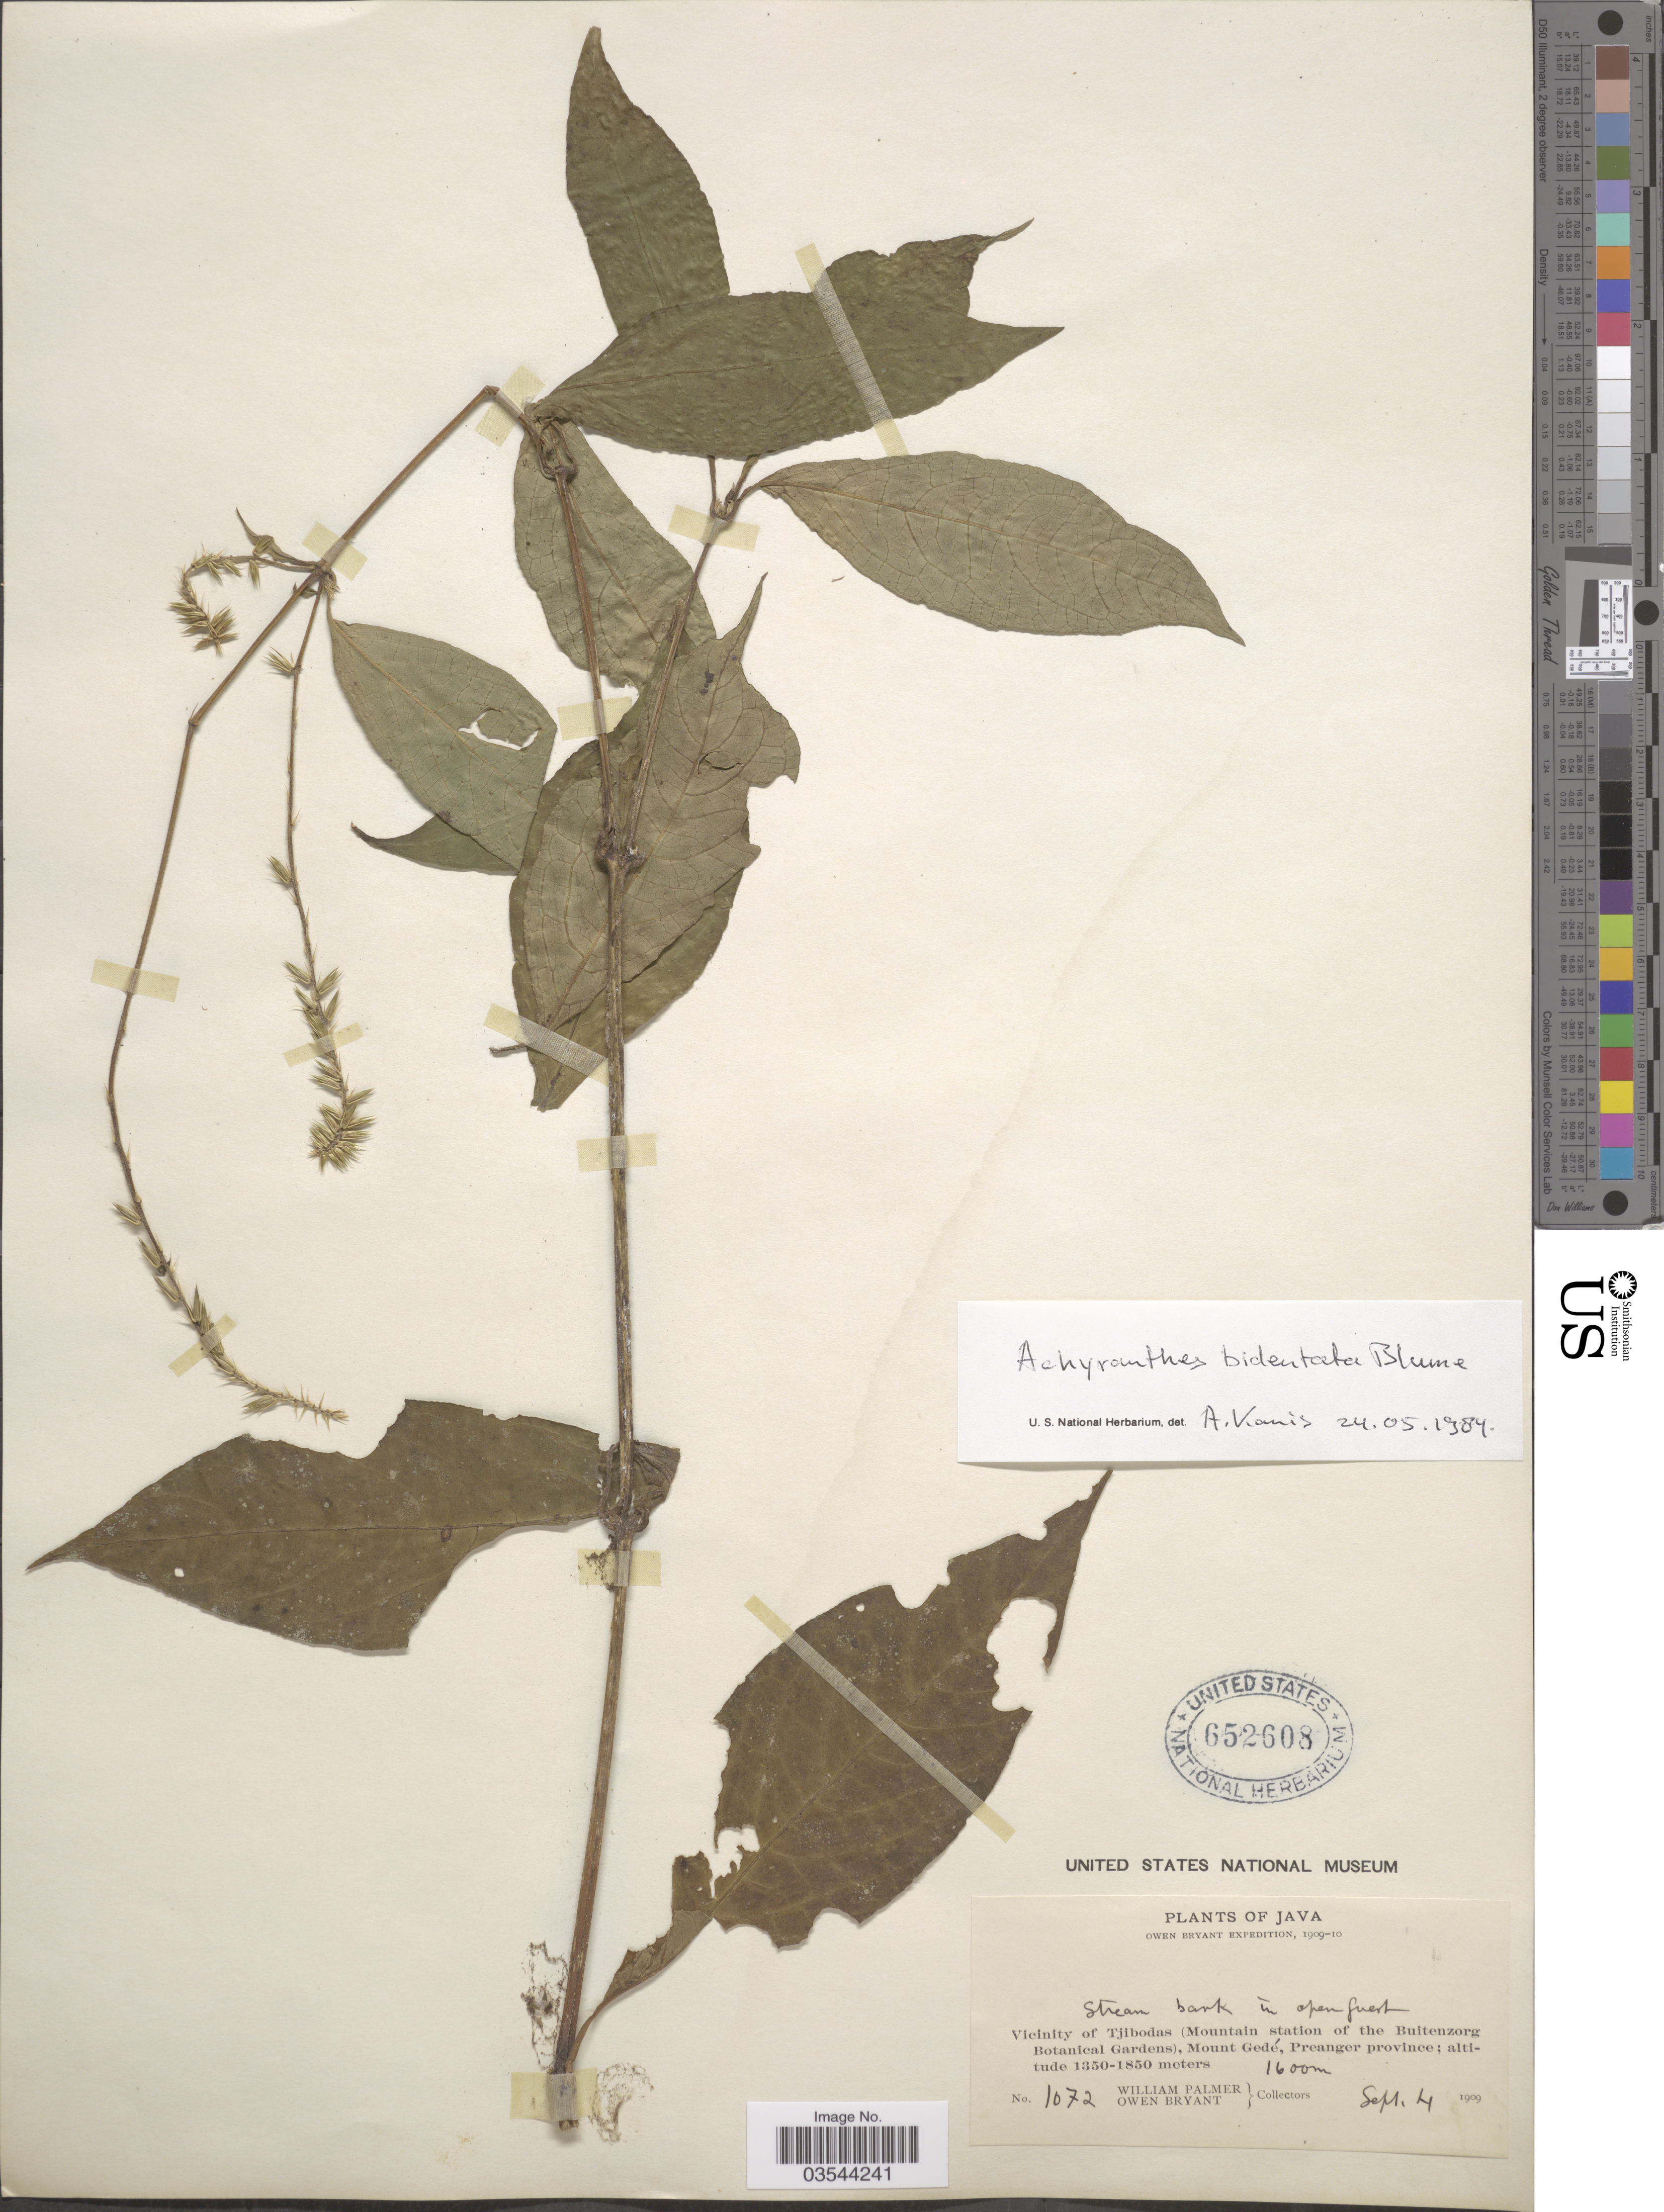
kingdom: Plantae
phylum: Tracheophyta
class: Magnoliopsida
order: Caryophyllales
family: Amaranthaceae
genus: Achyranthes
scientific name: Achyranthes bidentata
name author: Blume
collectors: W. Palmer & O. Bryant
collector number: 1072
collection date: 1909-09-04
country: Indonesia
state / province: Java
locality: Vicinity of Tjibodas (Mounain station of the Buitenzorg Botancial Gardens), Mount Gedé, Preanger province.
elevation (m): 1600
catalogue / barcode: US 652608